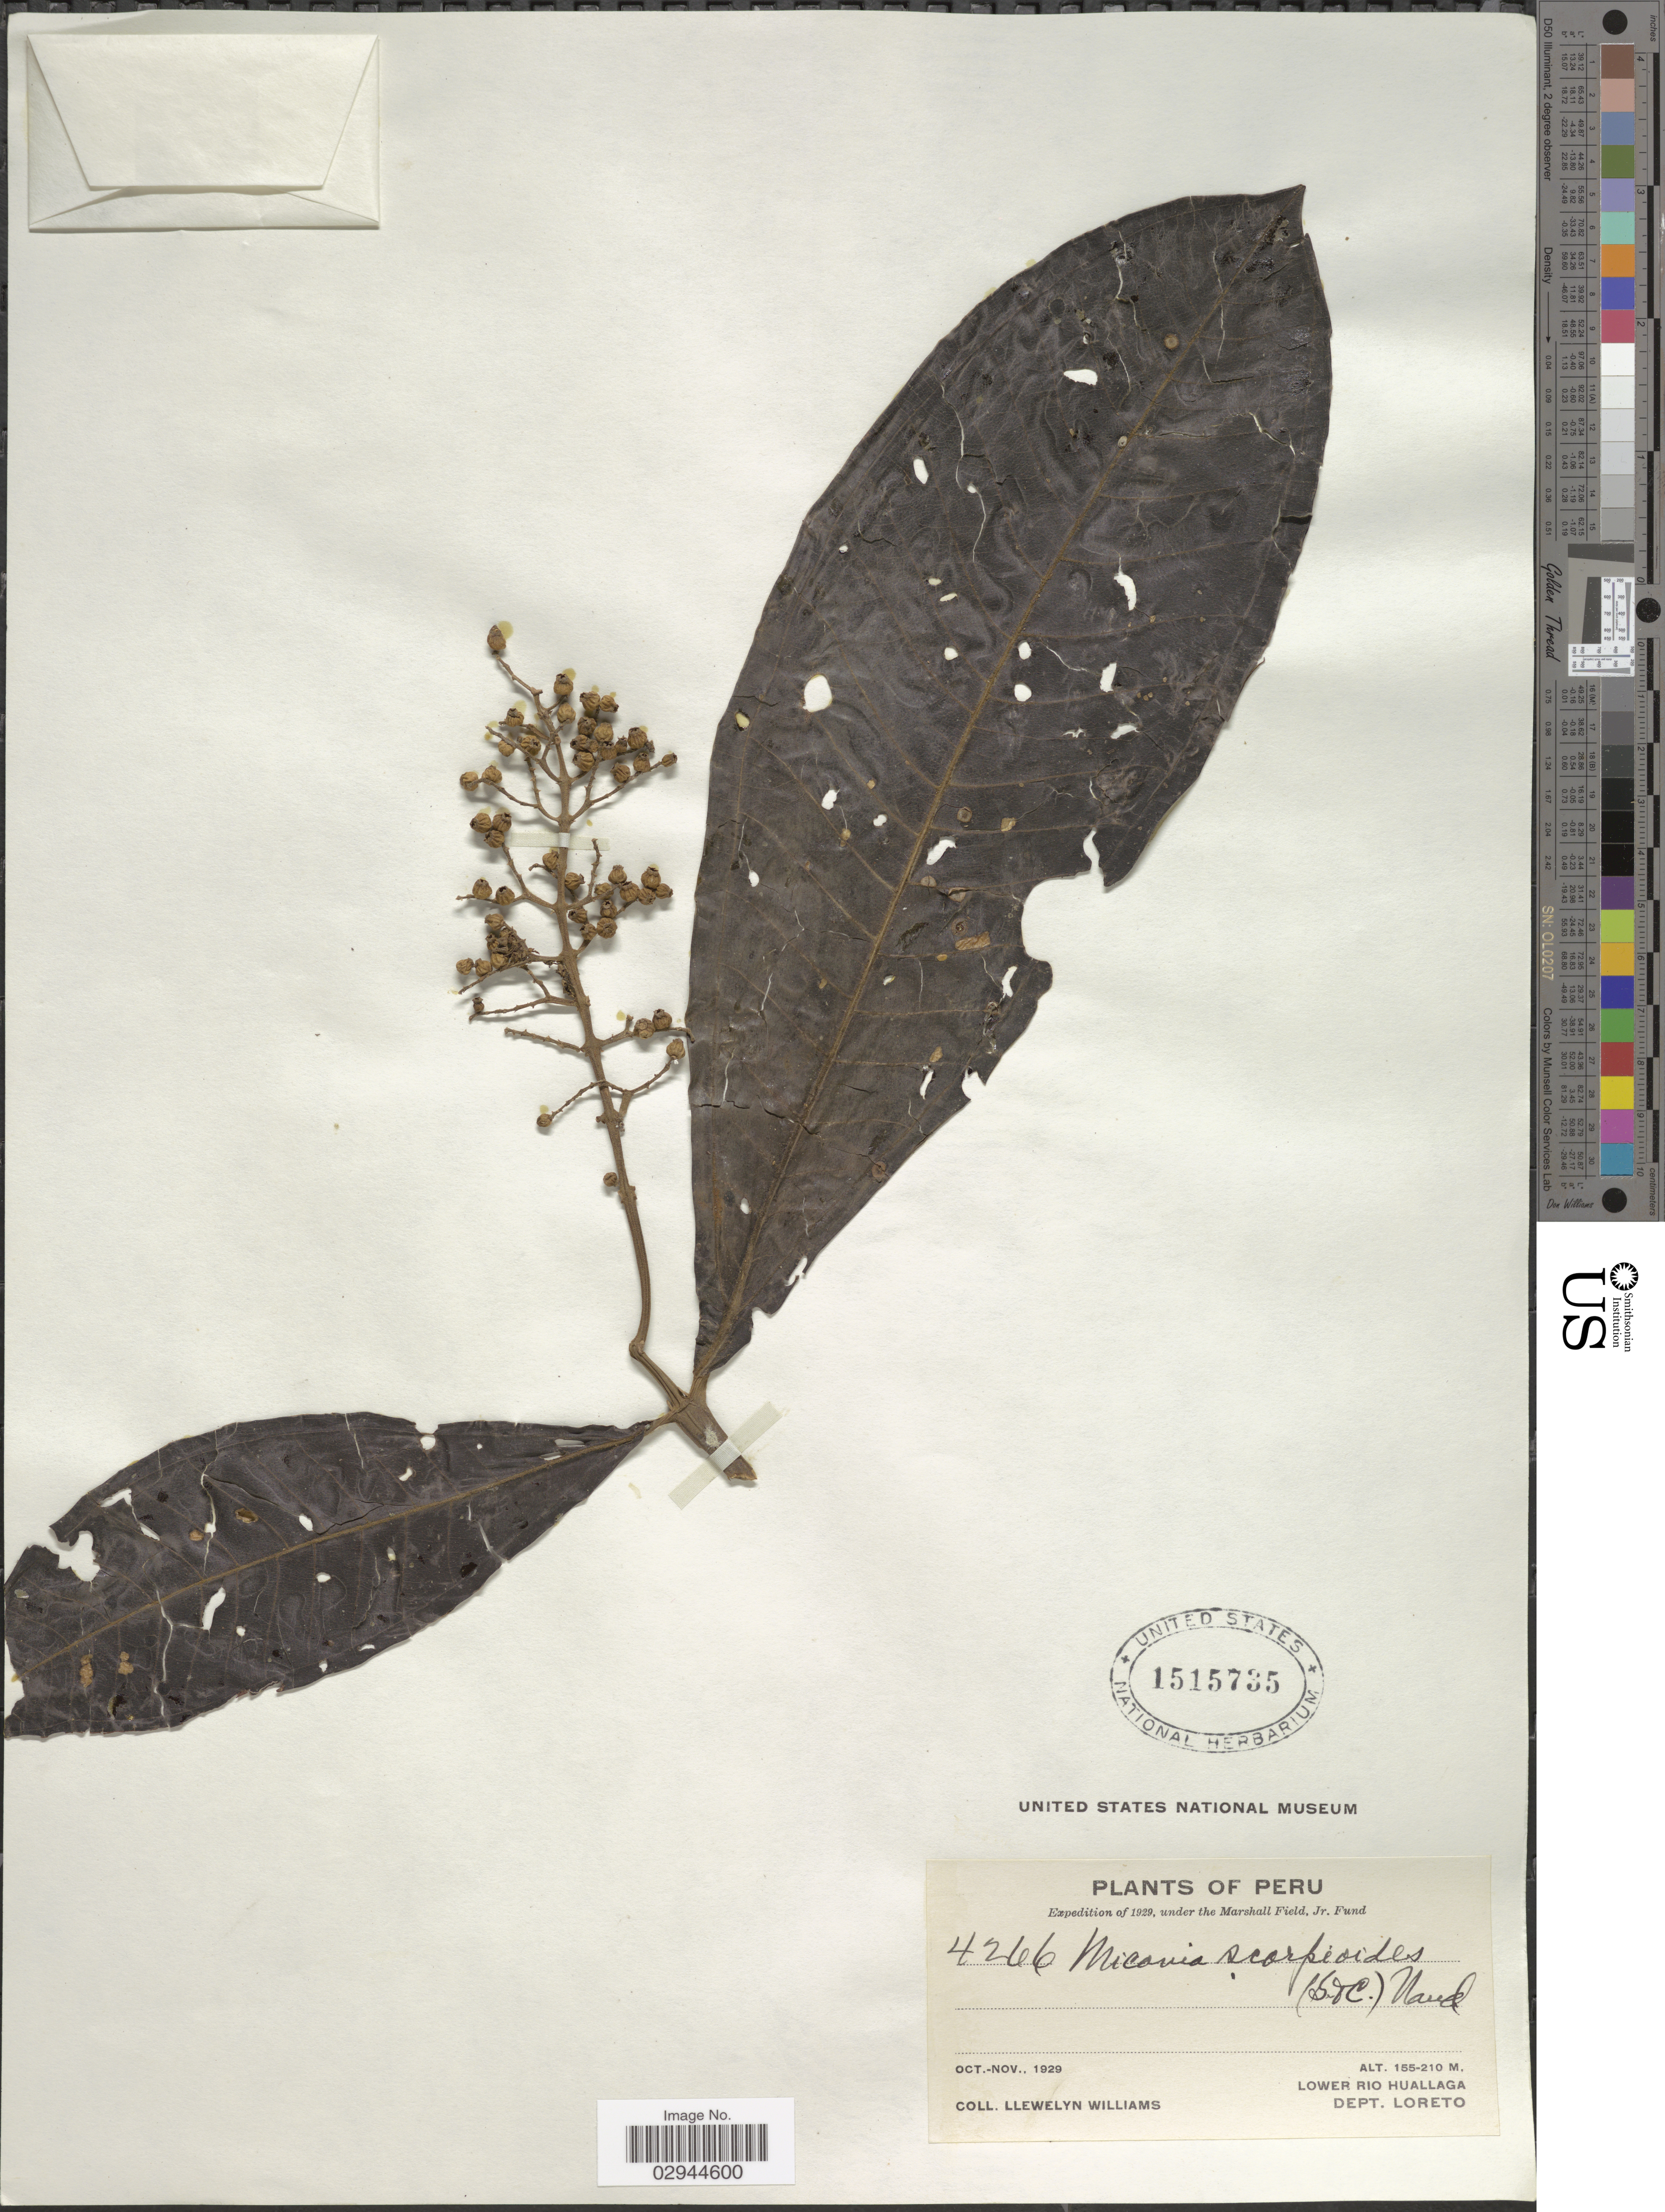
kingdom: Plantae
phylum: Tracheophyta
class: Magnoliopsida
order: Myrtales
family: Melastomataceae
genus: Miconia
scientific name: Miconia trinervia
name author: (Sw.) D. Don ex Loudon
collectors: Ll. Williams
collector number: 4266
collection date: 1929-10/1929-11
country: Peru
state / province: Loreto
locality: Lower Rio Huallaga, Dept. Loreto.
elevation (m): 155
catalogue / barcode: US 1515735